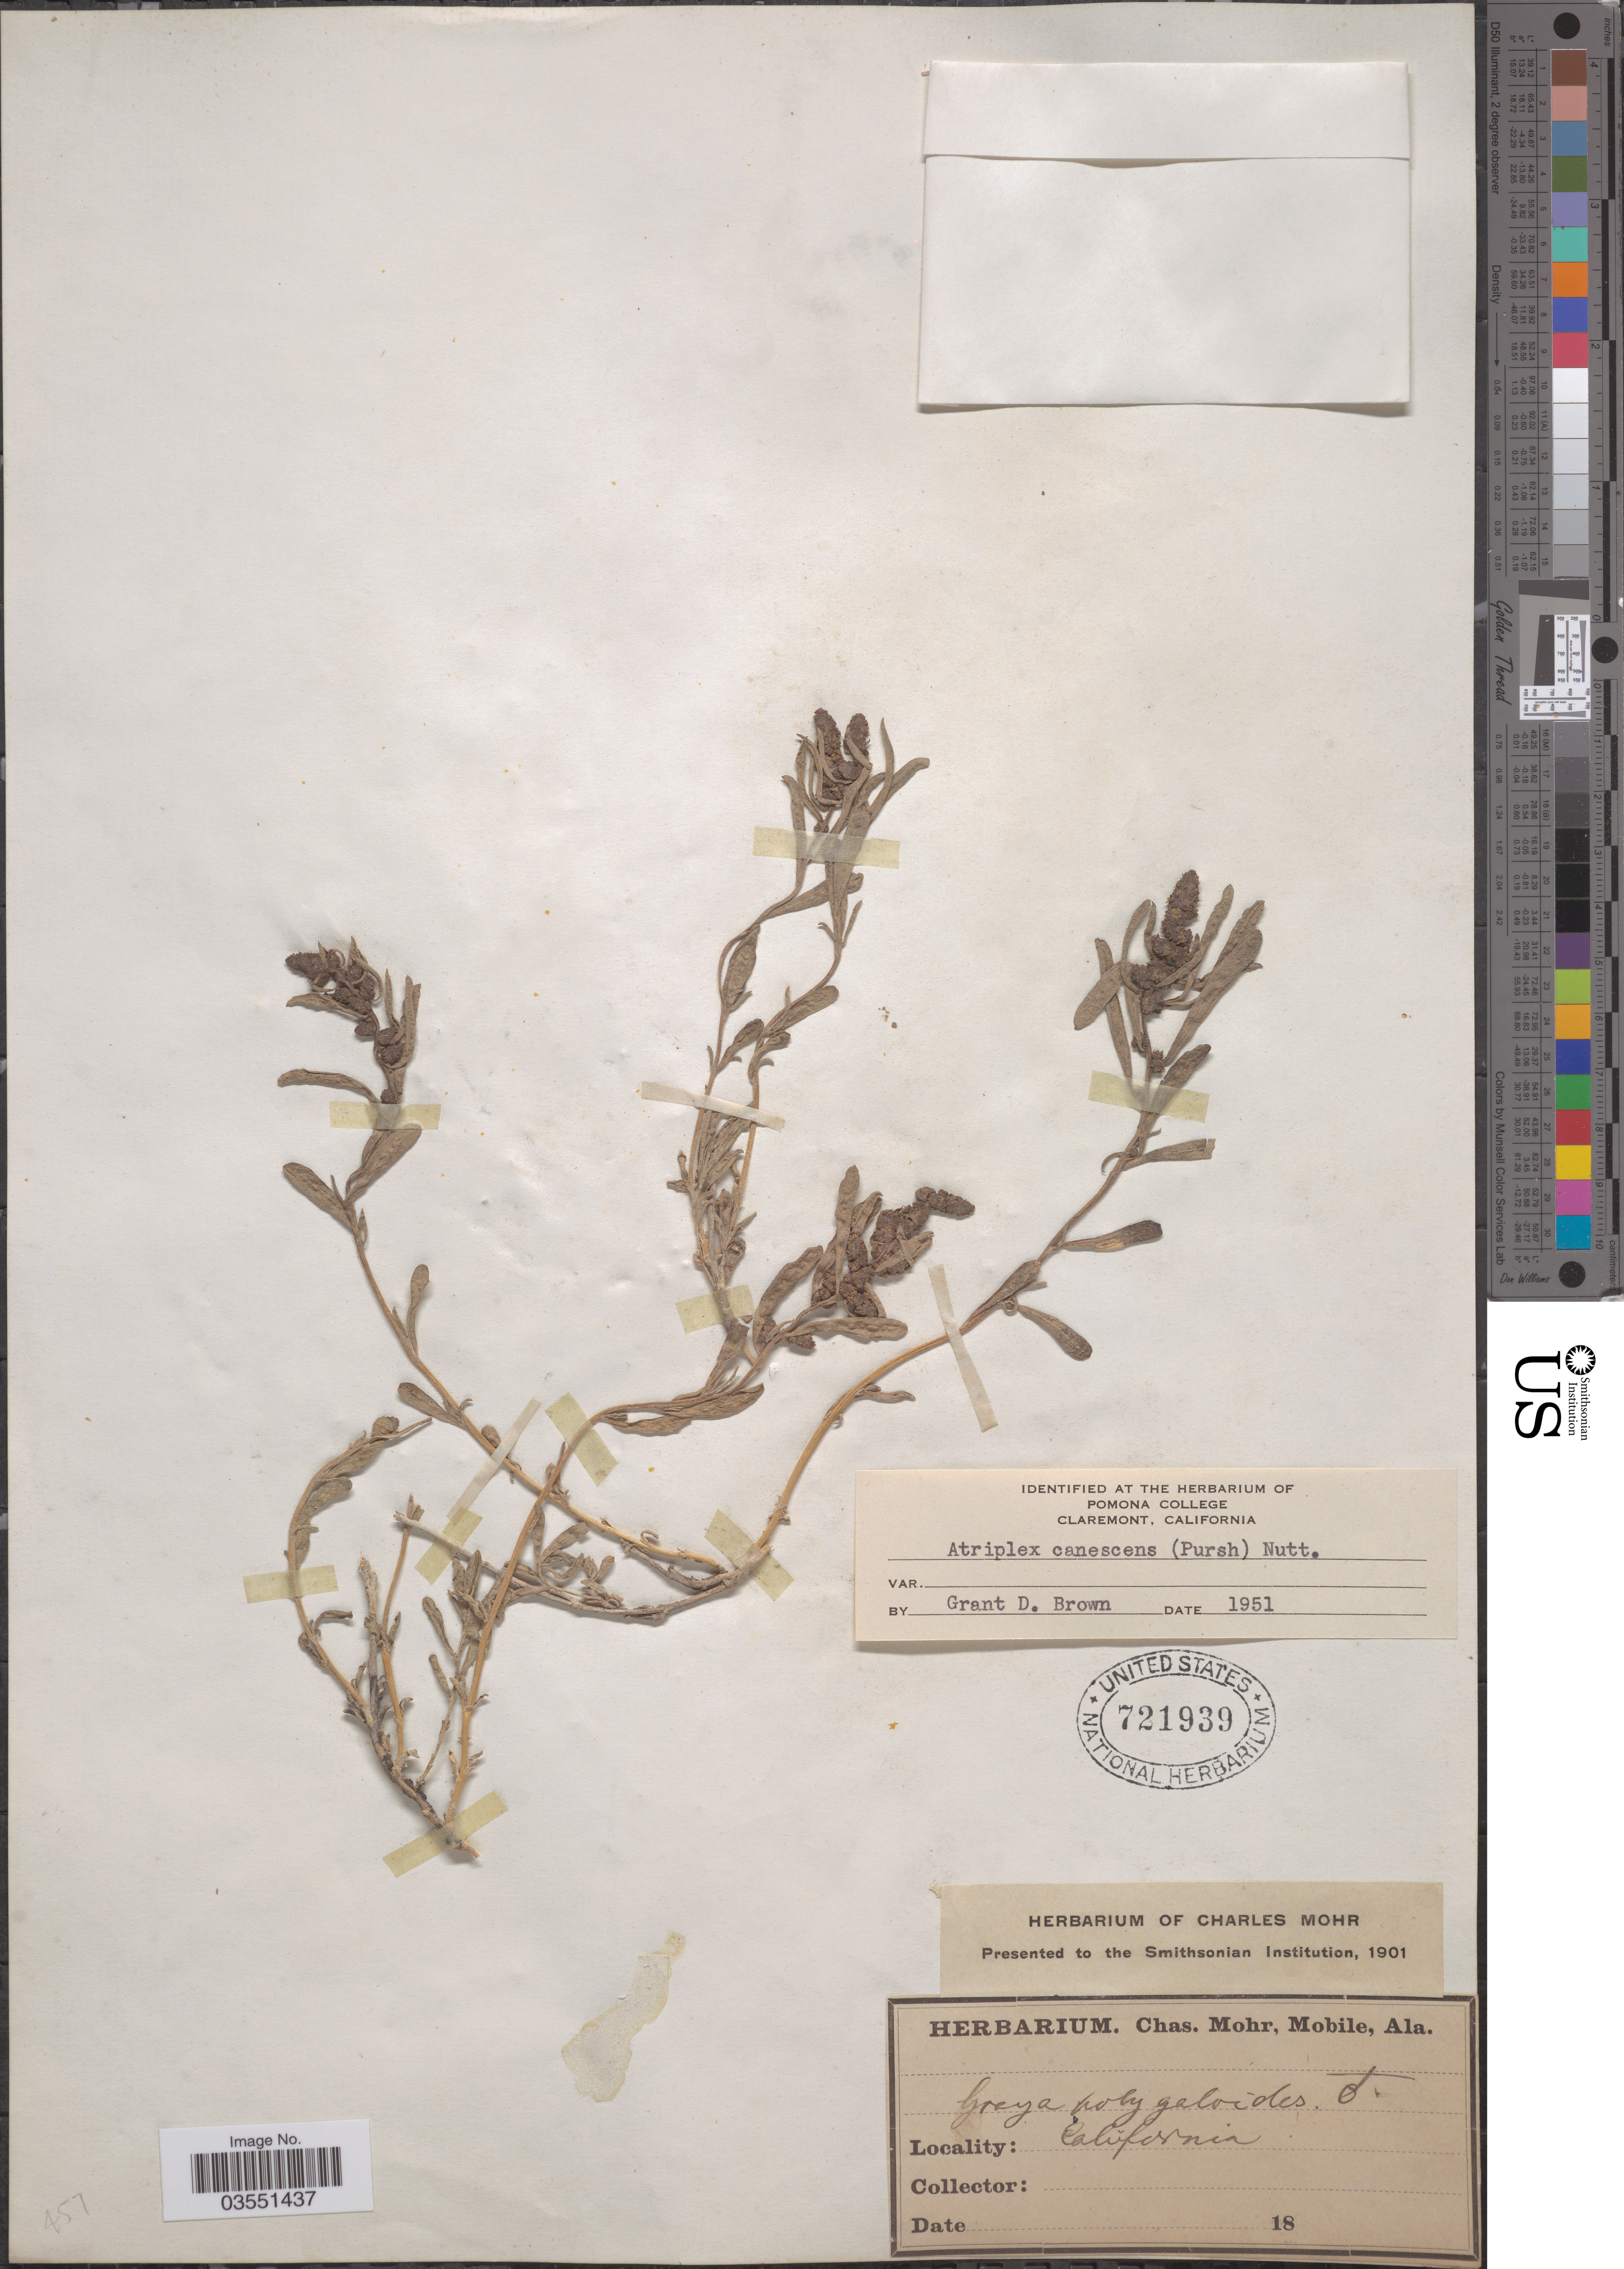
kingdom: Plantae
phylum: Tracheophyta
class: Magnoliopsida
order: Caryophyllales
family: Amaranthaceae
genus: Atriplex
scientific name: Atriplex canescens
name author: (Pursh) Nutt.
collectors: ex herb. Charles Mohr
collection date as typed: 18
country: United States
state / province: California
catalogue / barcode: US 721939